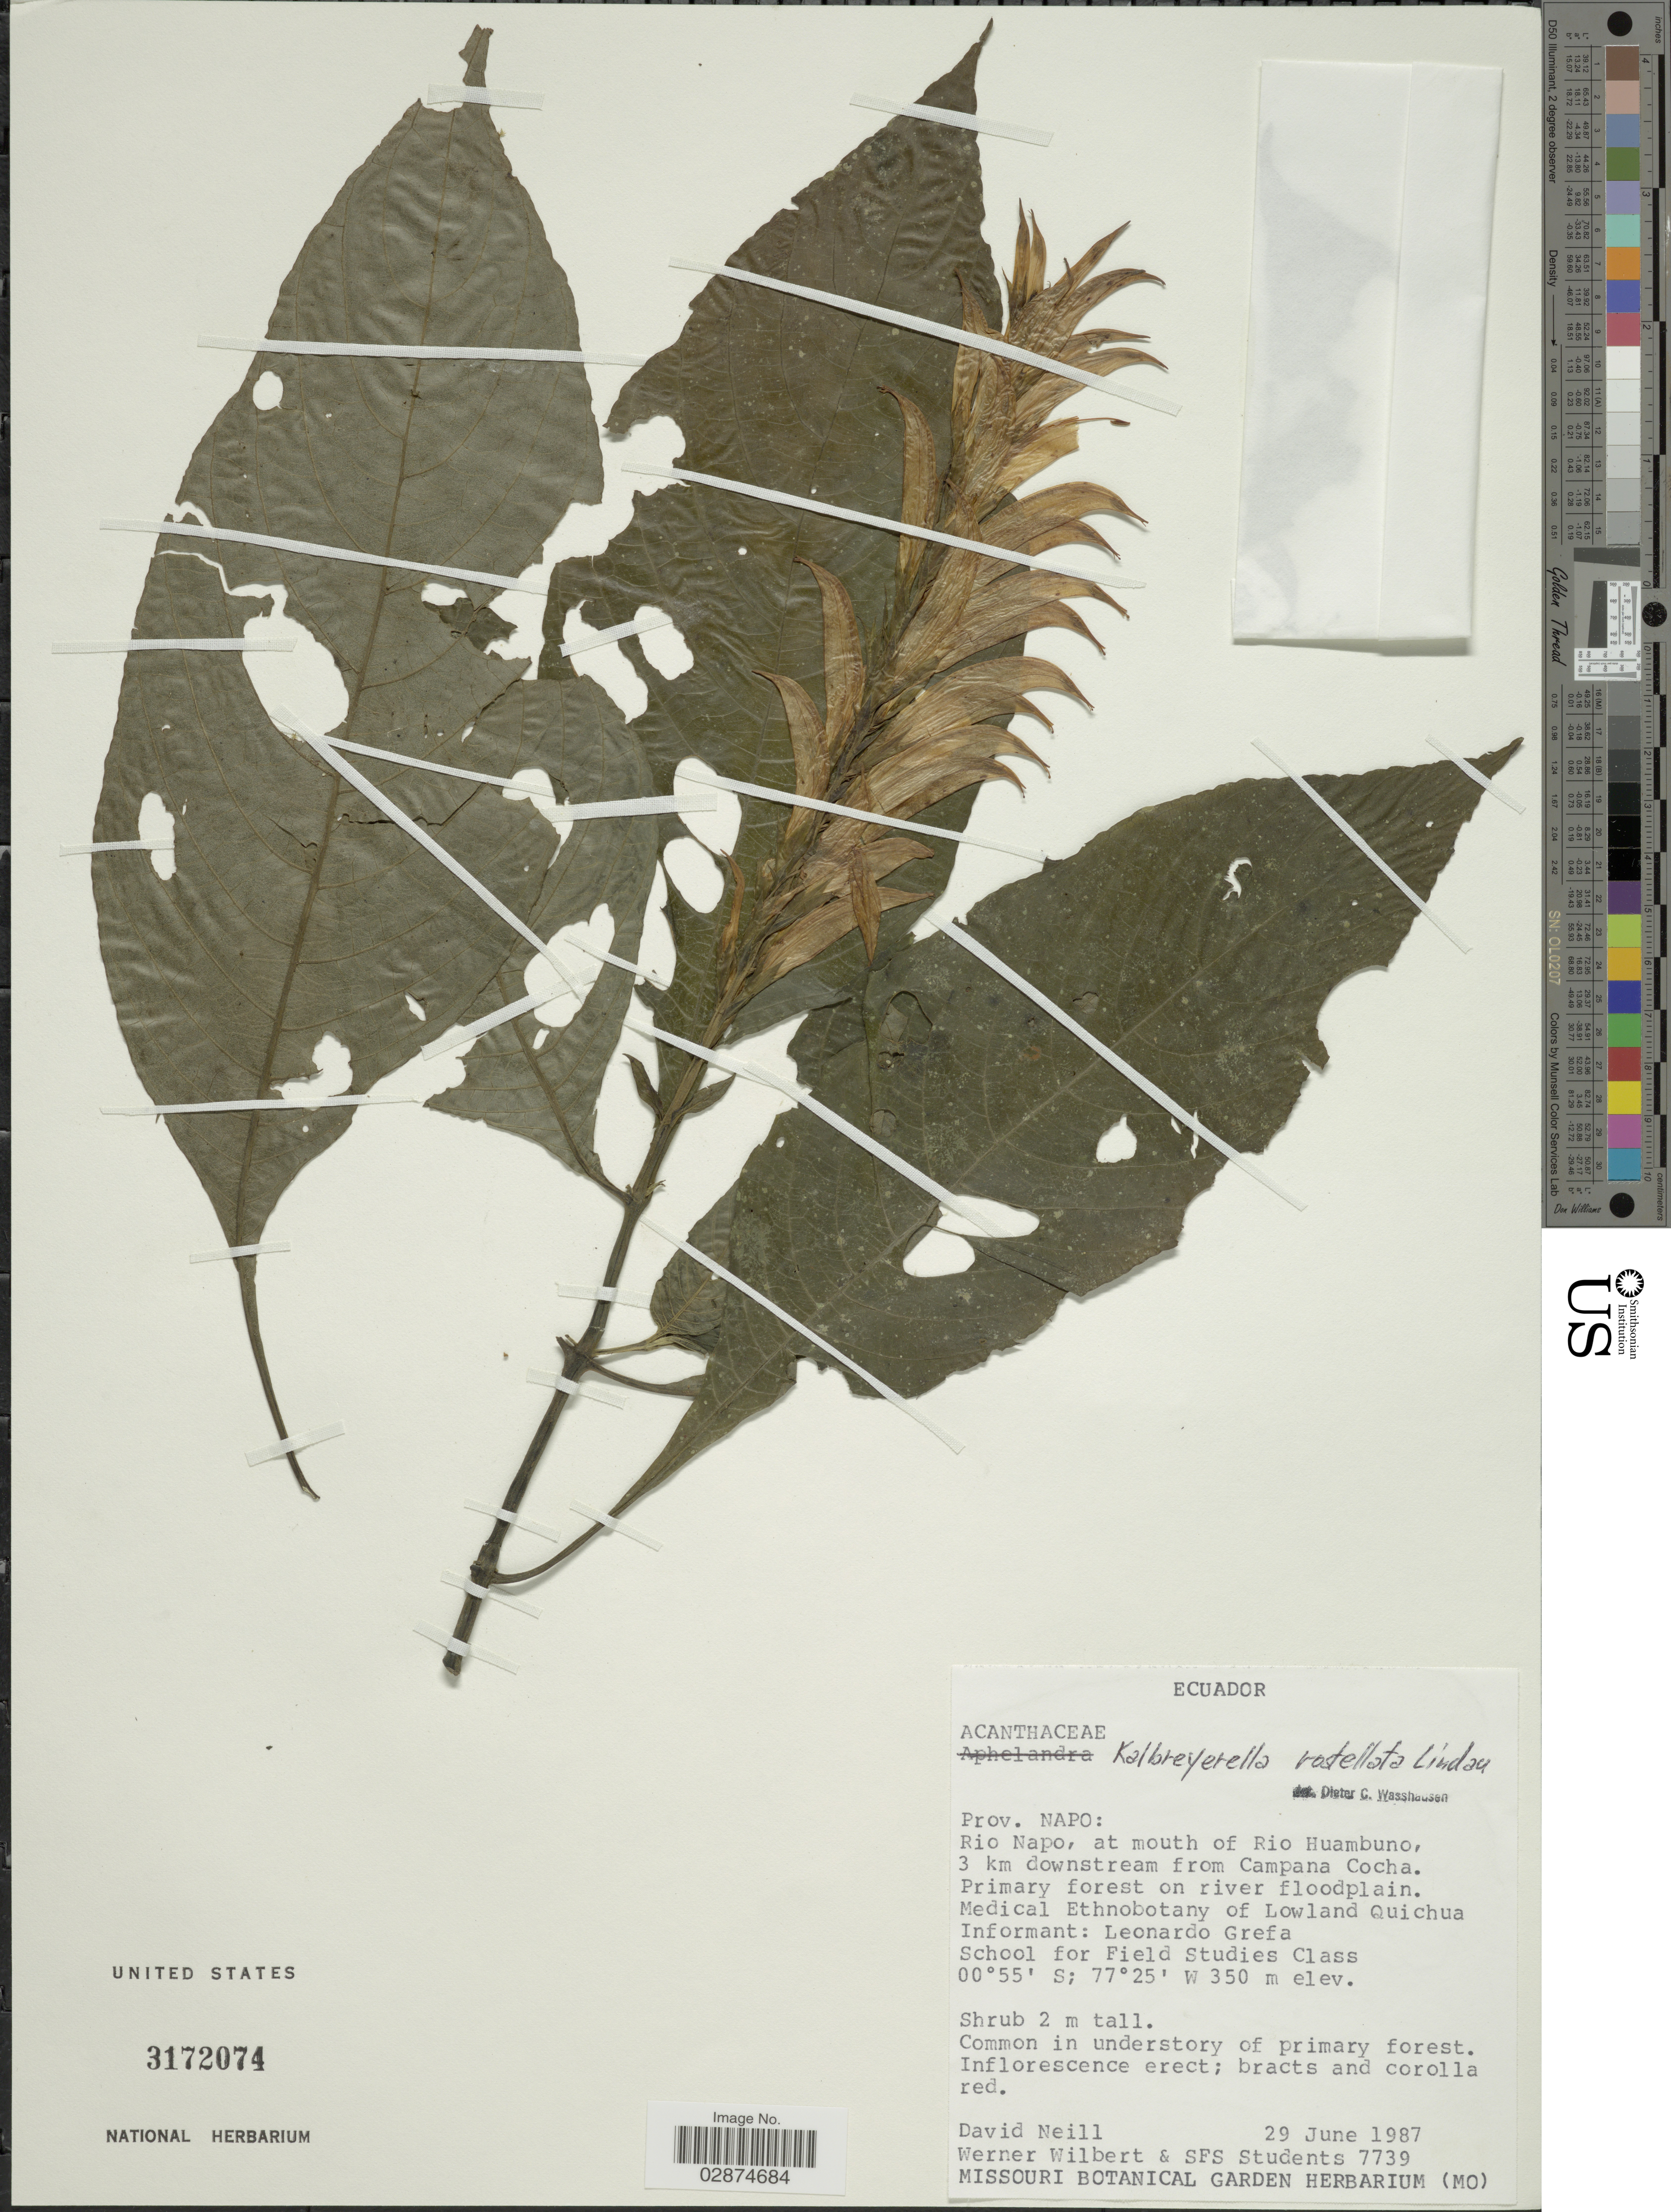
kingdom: Plantae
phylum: Tracheophyta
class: Magnoliopsida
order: Lamiales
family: Acanthaceae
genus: Kalbreyeriella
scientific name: Kalbreyeriella rostellata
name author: Lindau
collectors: D. Neill, W. Wilbert & SFS Students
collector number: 7739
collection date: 1987-06-29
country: Ecuador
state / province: Napo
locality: Rio Napo, at mouth of Rio Huambuno, 3 km downstream from Campana Cocha. Medical Ethnobotany of Lowland Quichua.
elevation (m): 350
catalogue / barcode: US 3172074